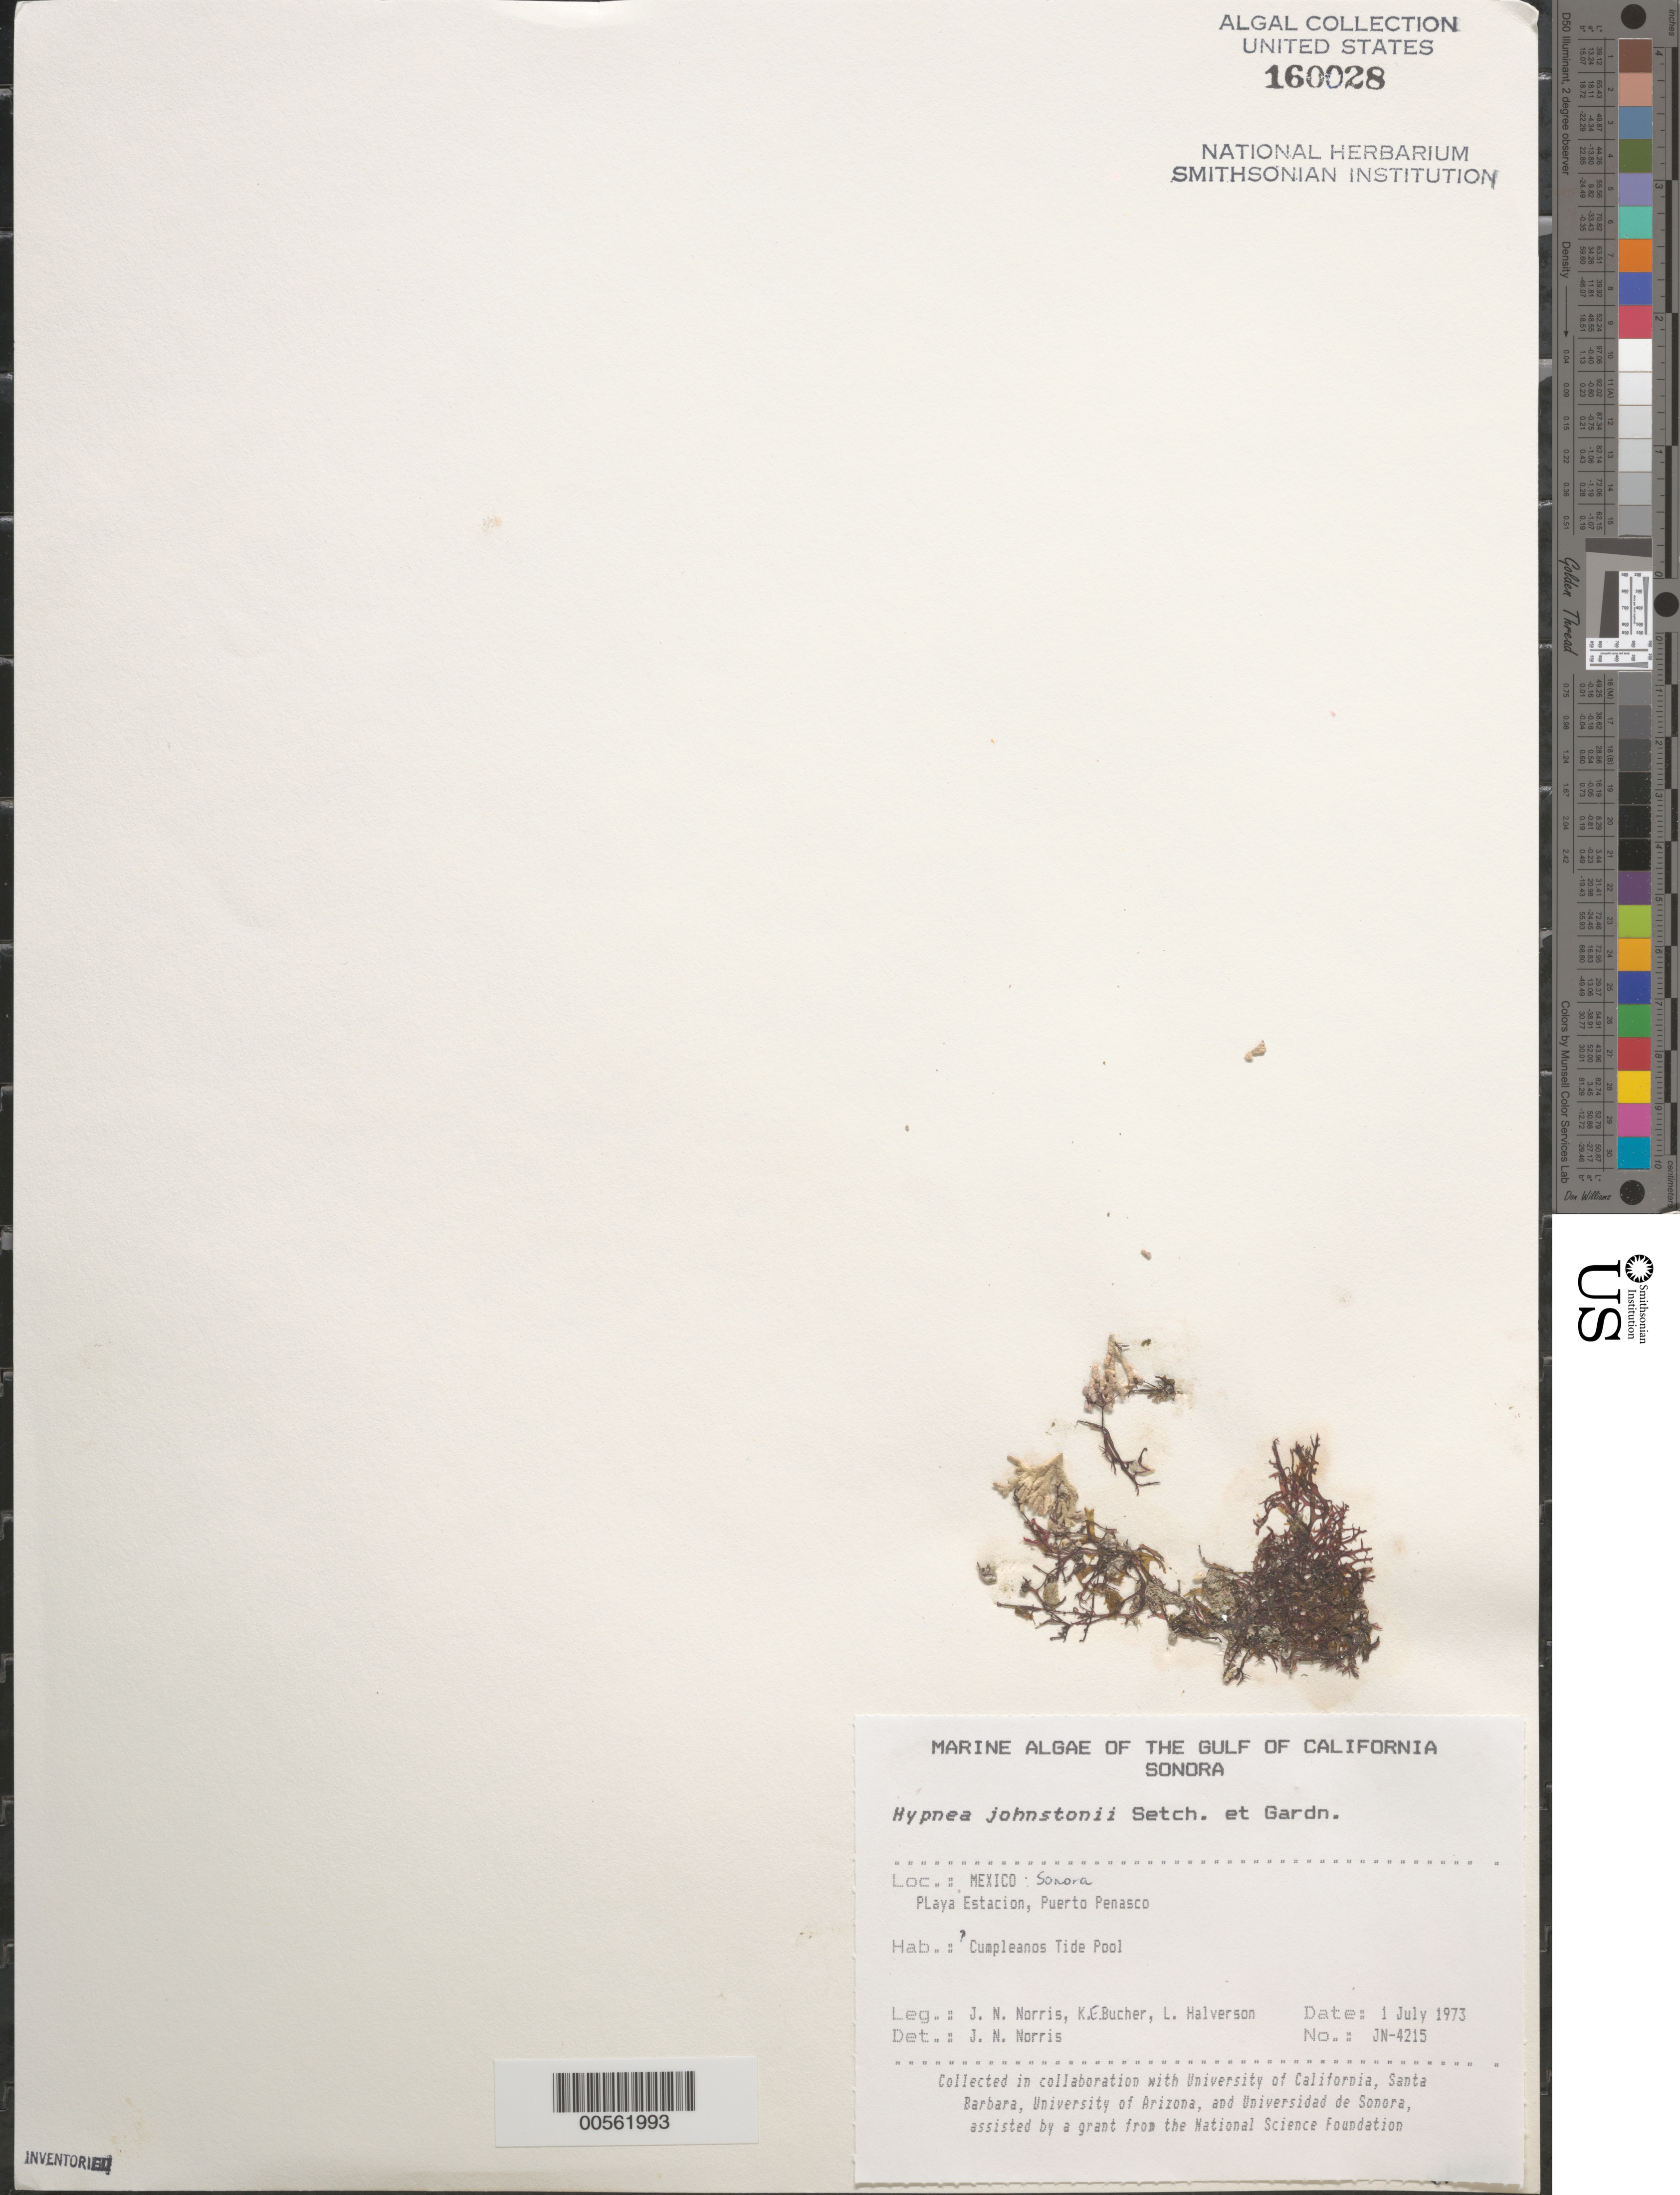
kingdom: Plantae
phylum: Rhodophyta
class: Florideophyceae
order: Gigartinales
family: Cystocloniaceae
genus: Hypnea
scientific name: Hypnea johnstonii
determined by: Norris, James N.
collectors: J. N. Norris, K. E. Bucher & L. Halverson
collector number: JN-4215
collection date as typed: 01 Jul 1973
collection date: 1973-07-01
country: Mexico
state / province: Sonora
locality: Playa Estacion, Puerto Penasco, Cumpleanos Tide Pool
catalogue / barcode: US 160028